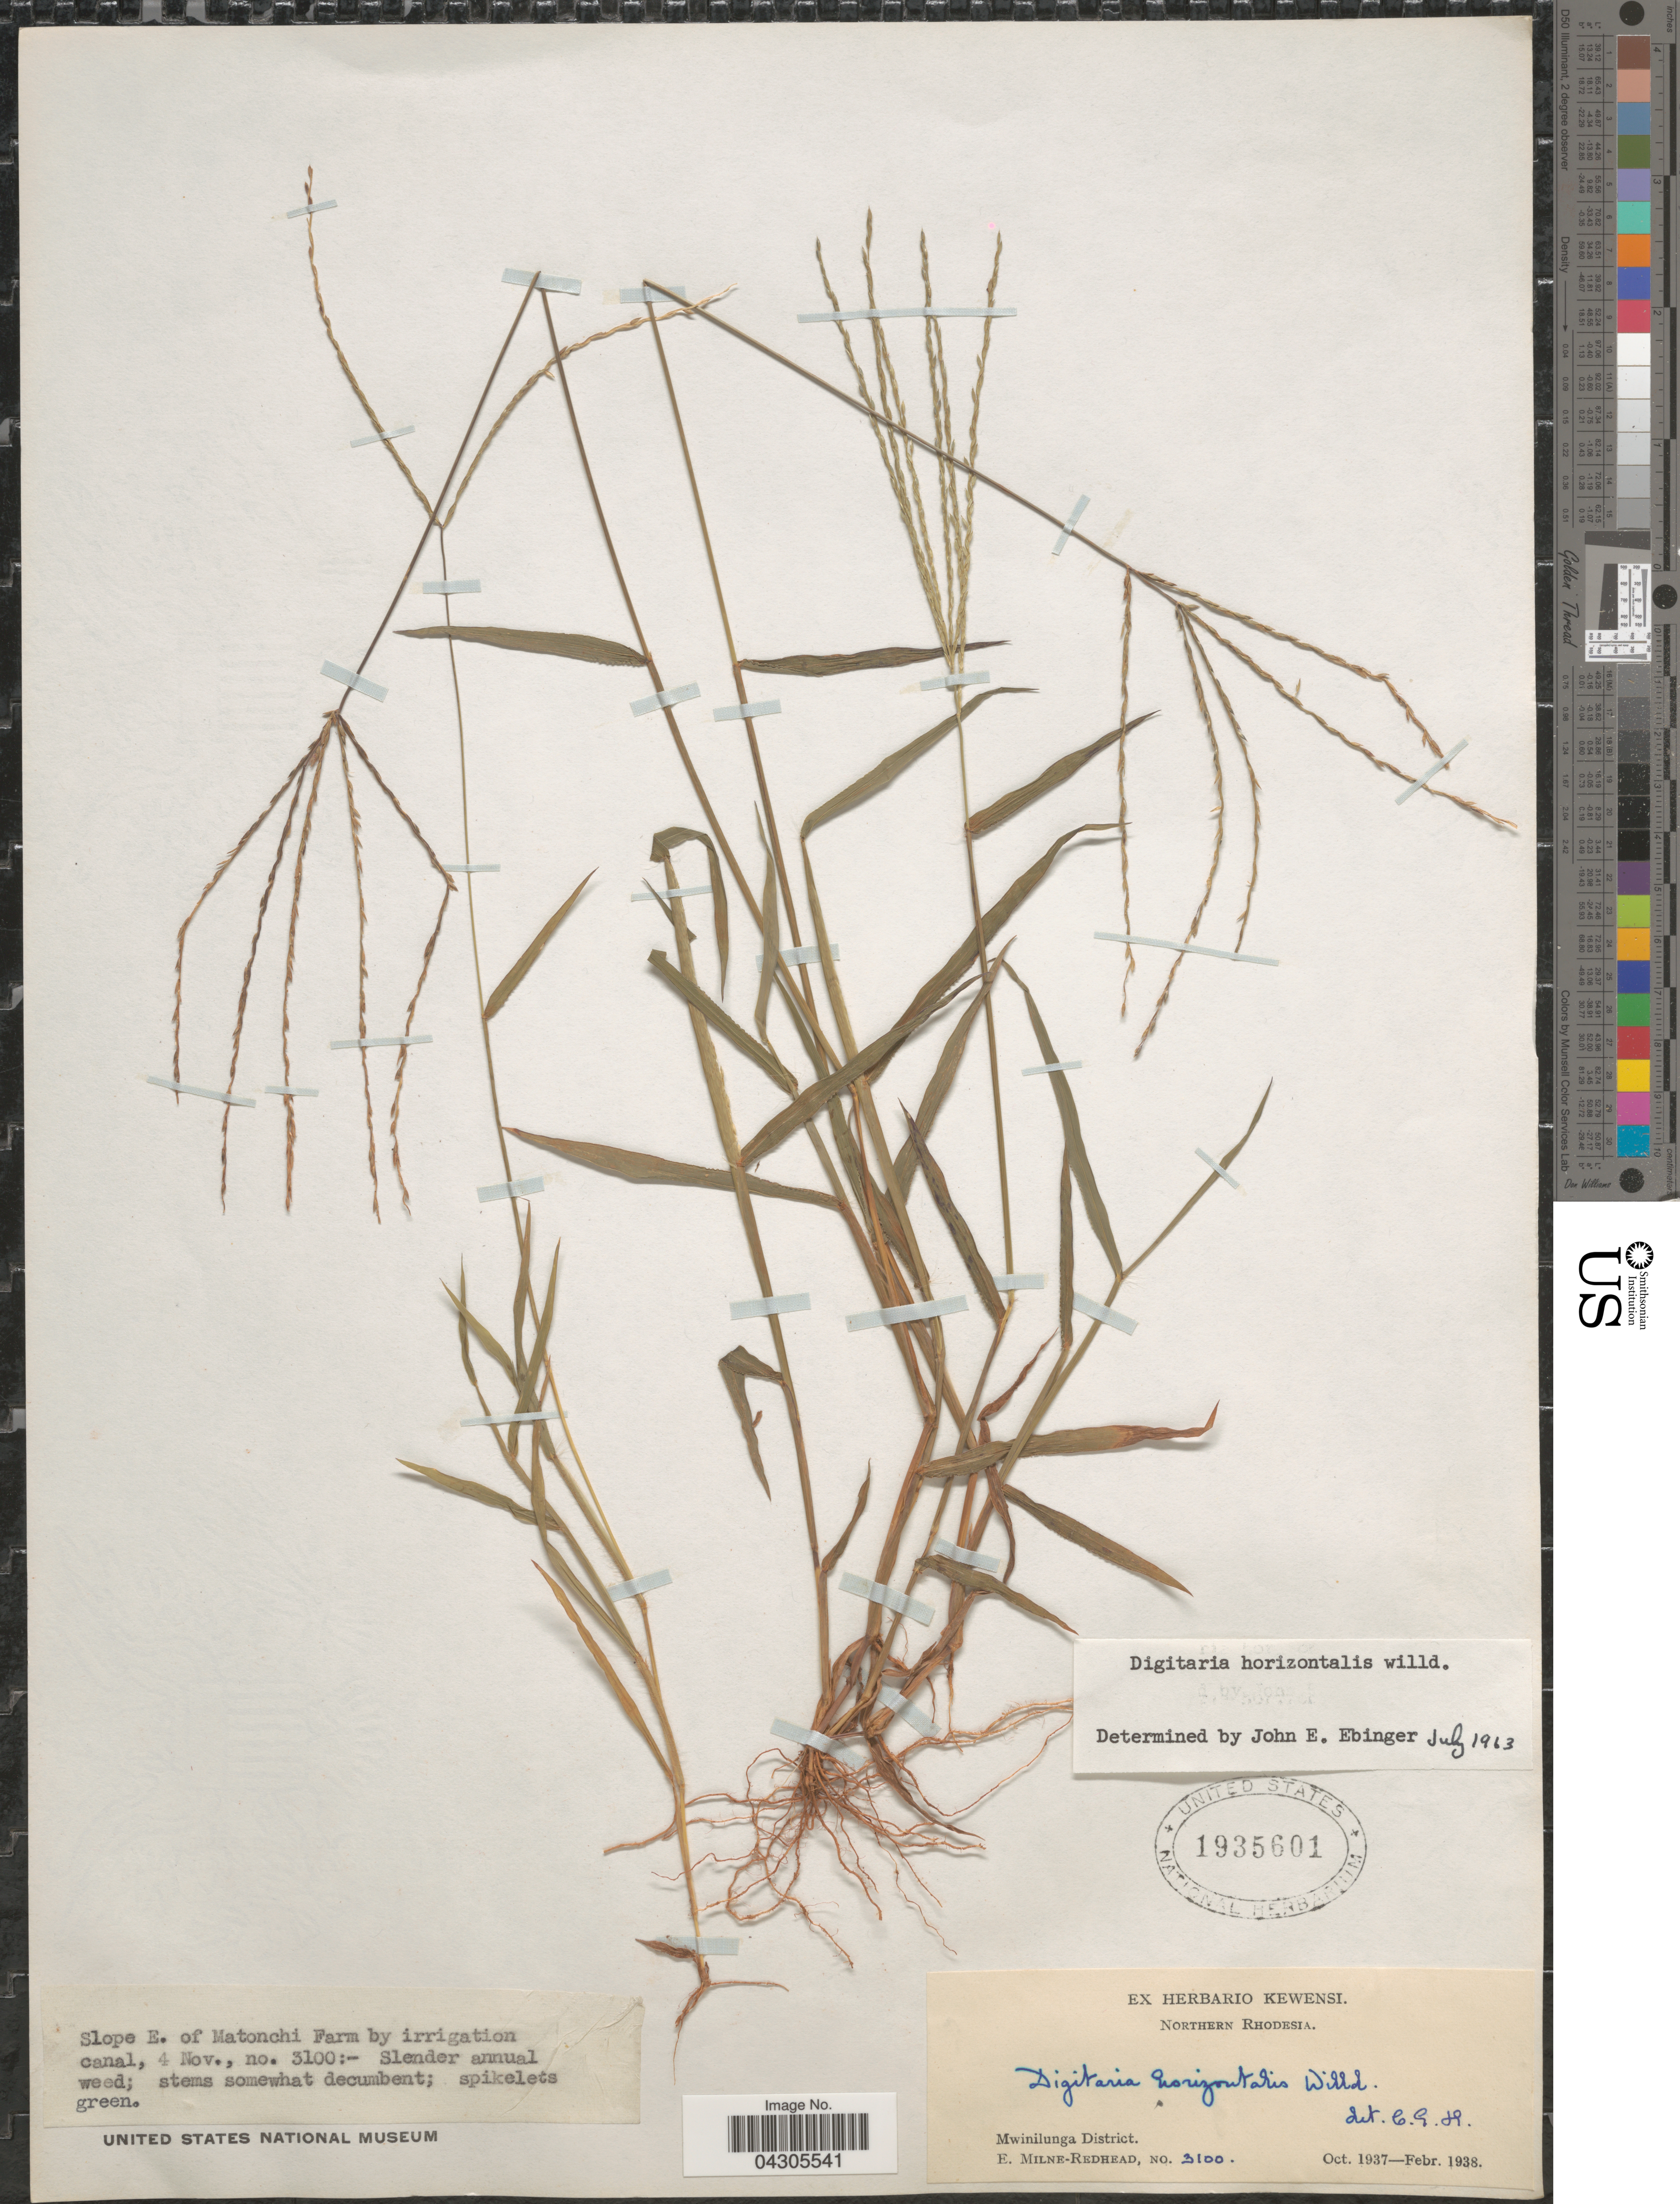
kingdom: Plantae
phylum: Tracheophyta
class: Liliopsida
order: Poales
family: Poaceae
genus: Digitaria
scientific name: Digitaria horizontalis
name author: Willd.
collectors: E. W. Milne-Redhead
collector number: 3100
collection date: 1937-11-04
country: Zambia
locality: Slope E. of Matonchi Farm by irrigation canal. Northern Rhodesia. Mwinilunga District.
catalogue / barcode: US 1935601